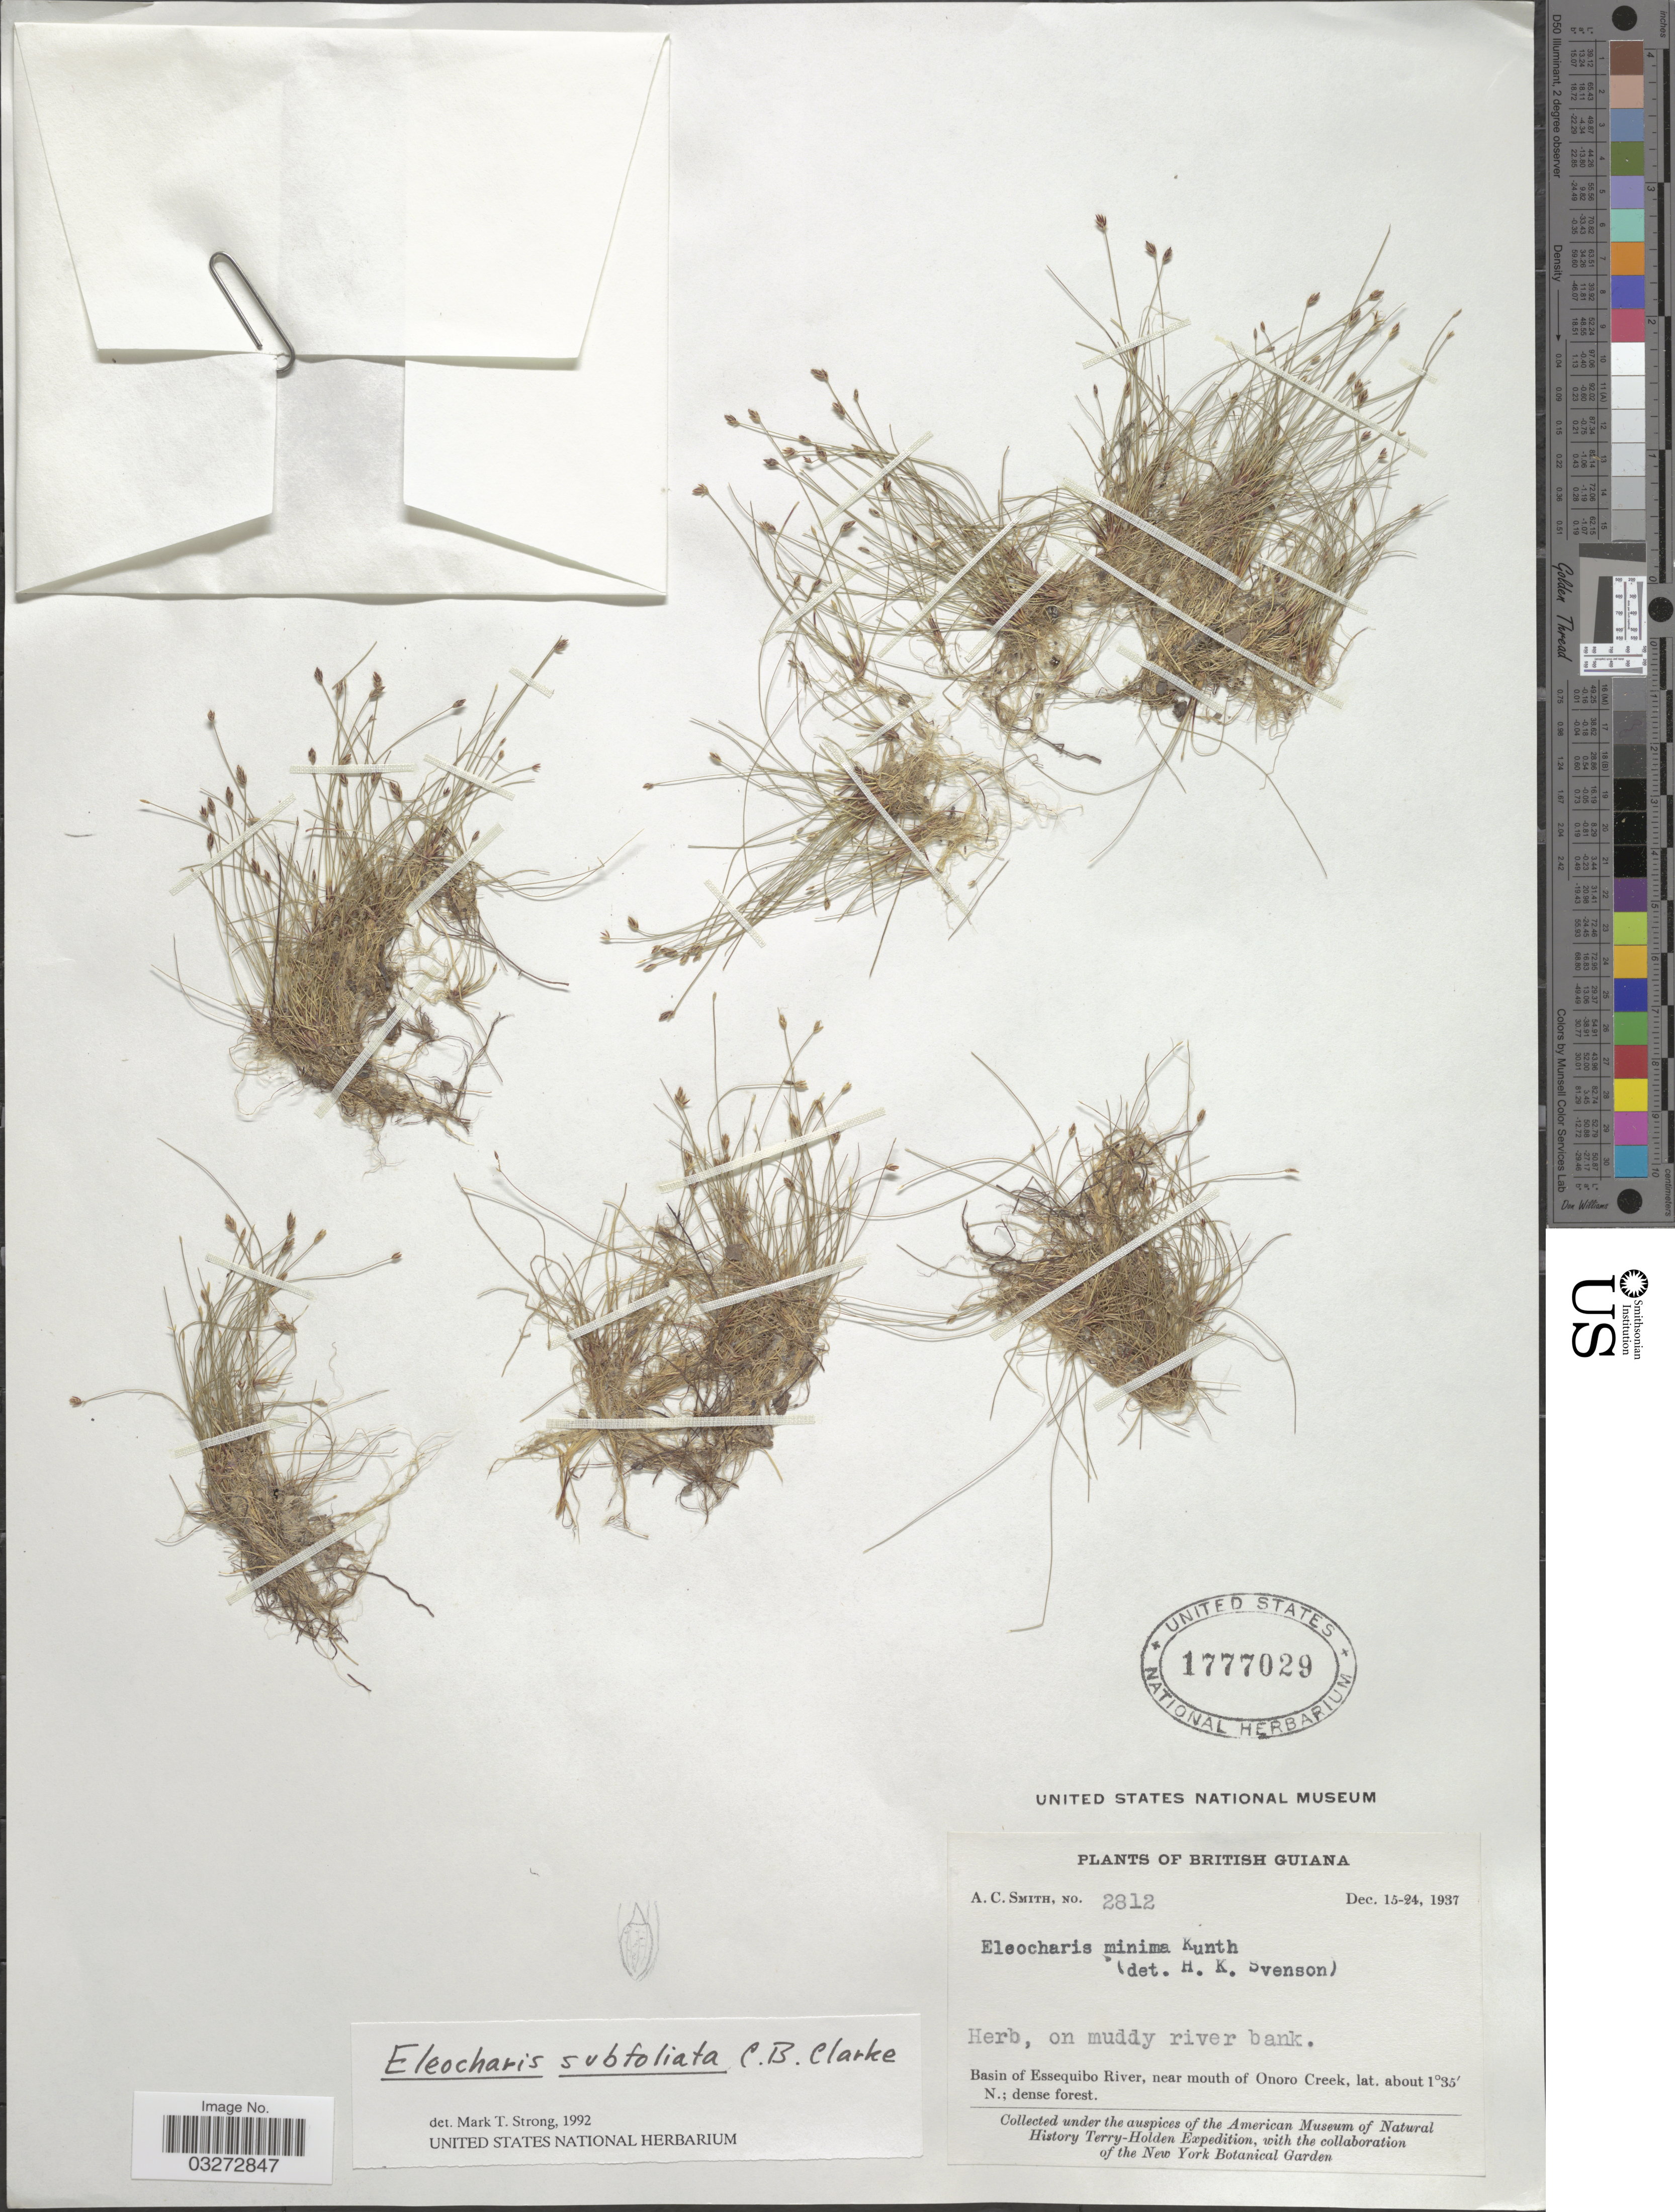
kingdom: Plantae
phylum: Tracheophyta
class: Liliopsida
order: Poales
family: Cyperaceae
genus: Eleocharis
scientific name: Eleocharis subfoliata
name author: C.B. Clarke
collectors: A. C. Smith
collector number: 2812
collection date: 1937-12-15/1937-12-24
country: Guyana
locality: British Guiana. Basin of Essequibo River, near mouth of Onoro Creek.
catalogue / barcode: US 1777029